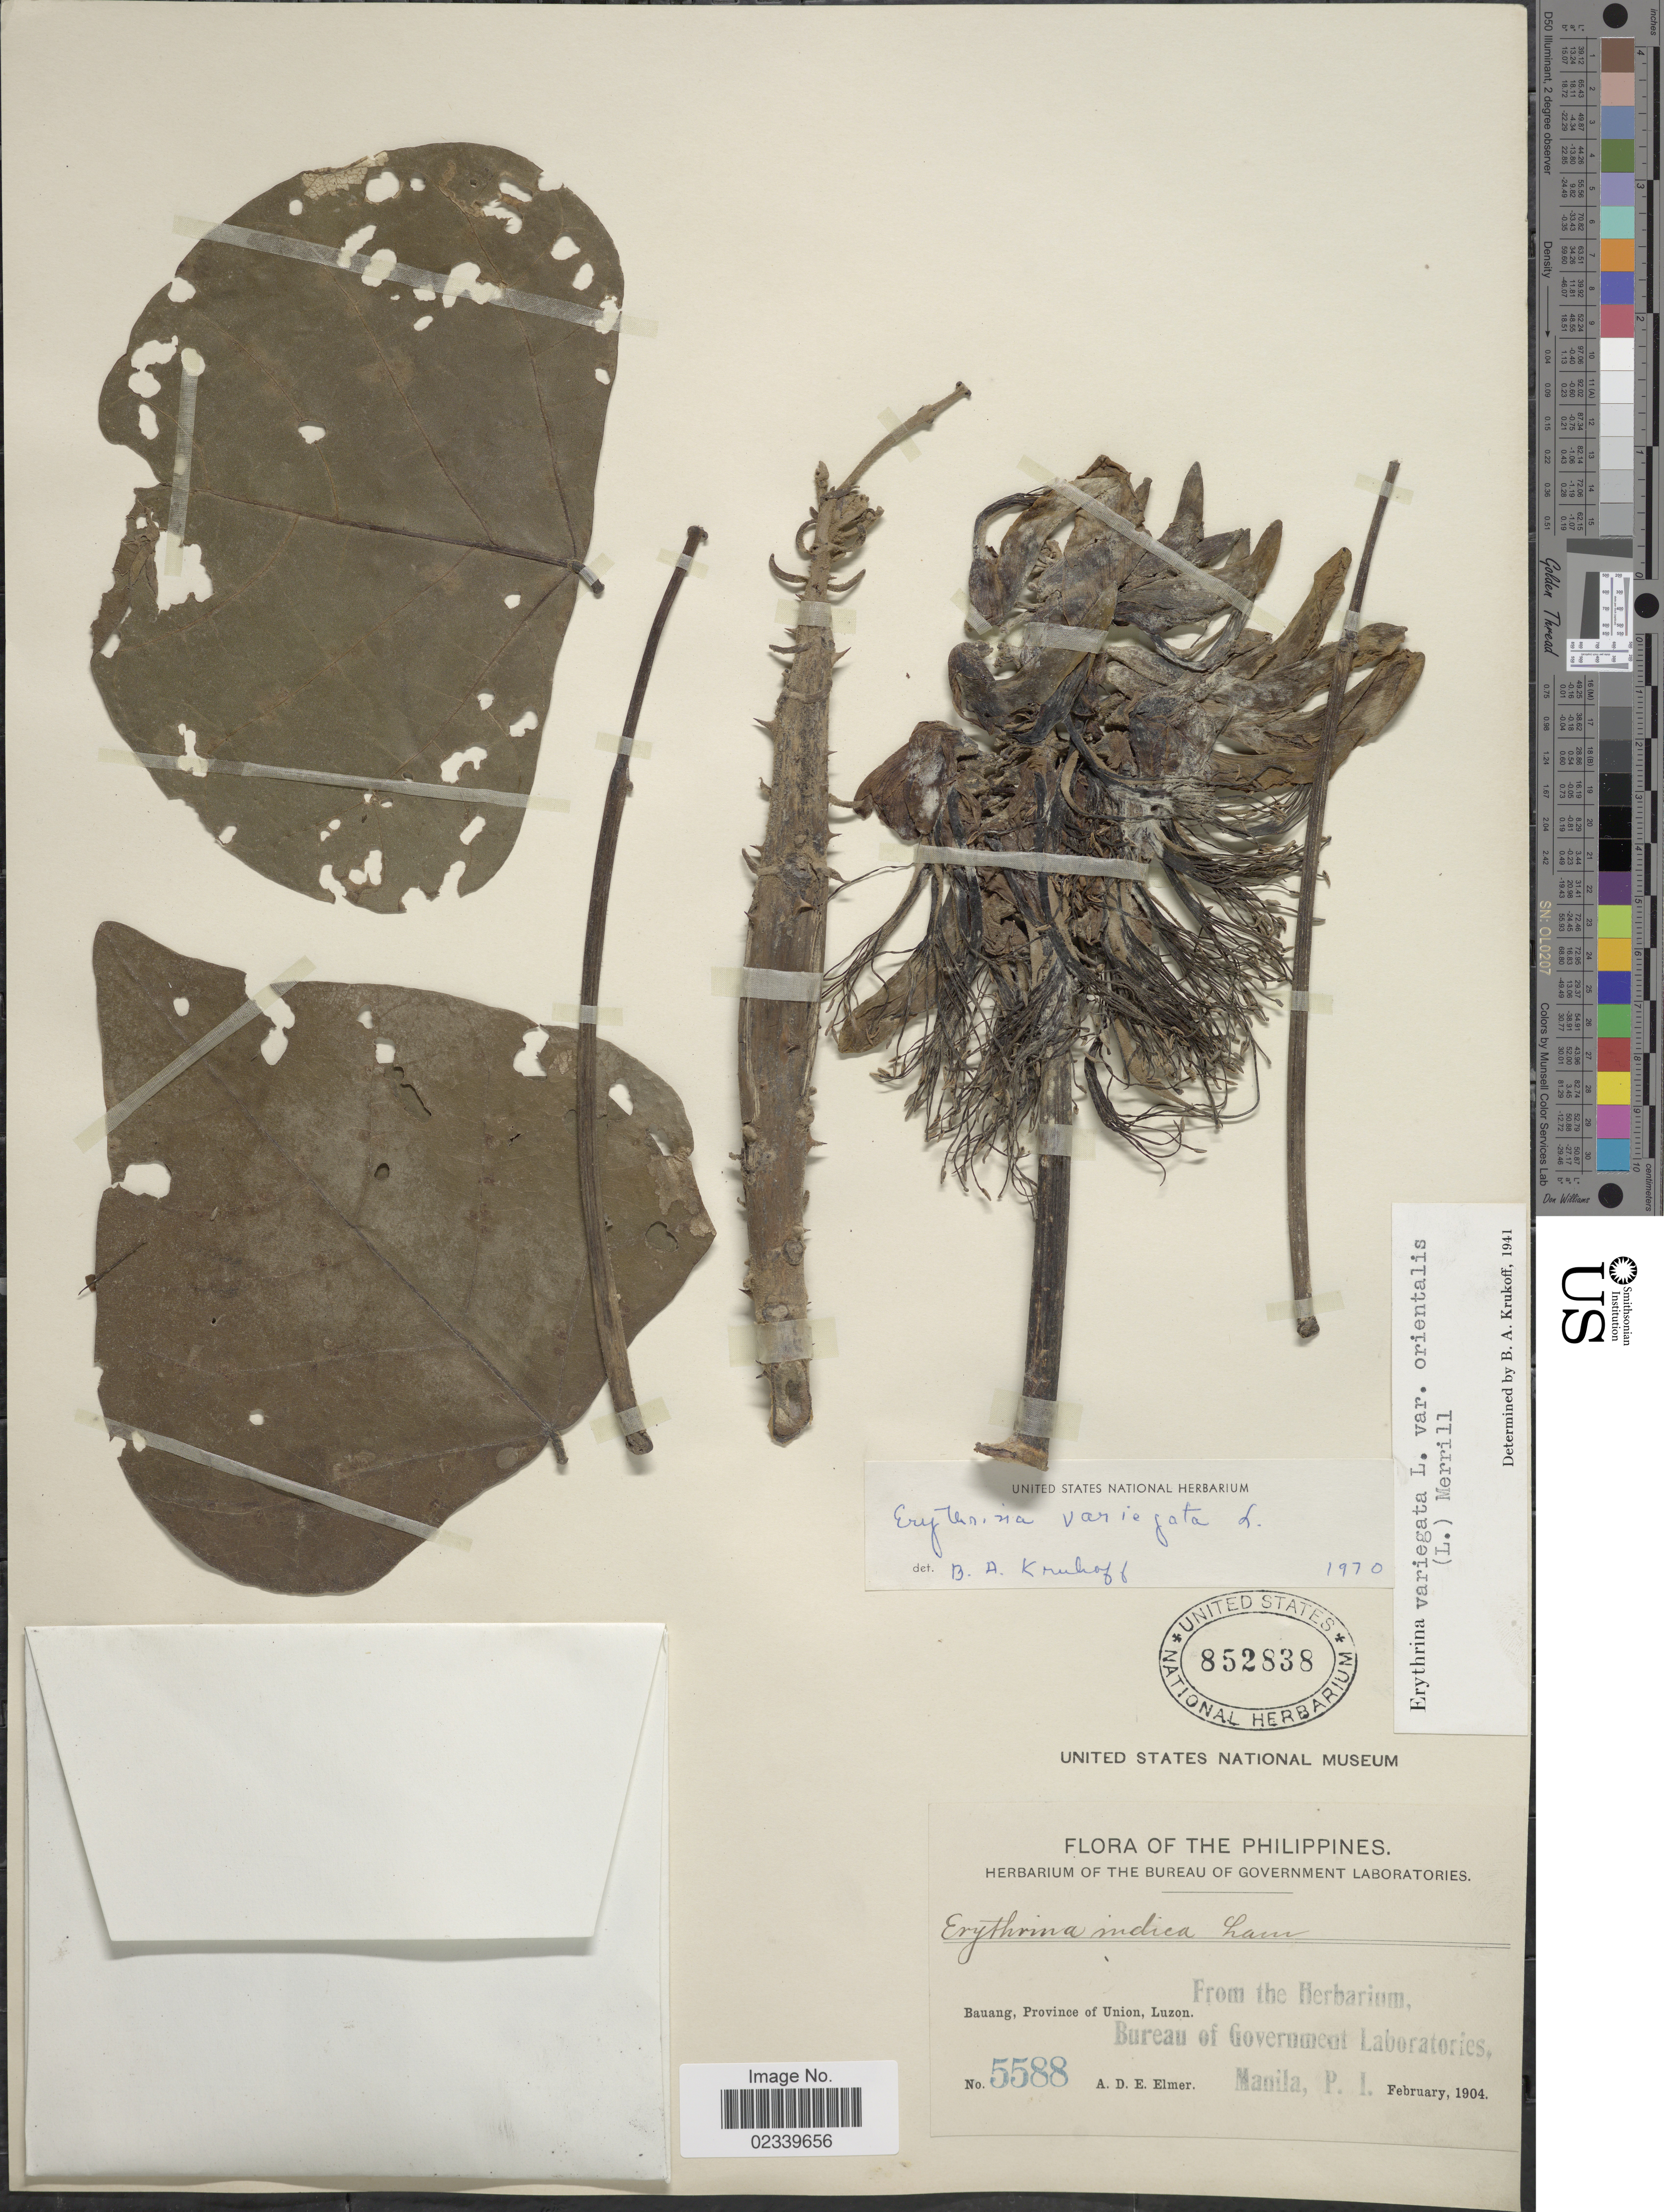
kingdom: Plantae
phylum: Tracheophyta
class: Magnoliopsida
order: Fabales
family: Fabaceae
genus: Erythrina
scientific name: Erythrina variegata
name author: L.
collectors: A. D. E. Elmer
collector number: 5588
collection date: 1904-02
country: Philippines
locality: Bauang, Province of Union, Luzon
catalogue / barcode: US 852838